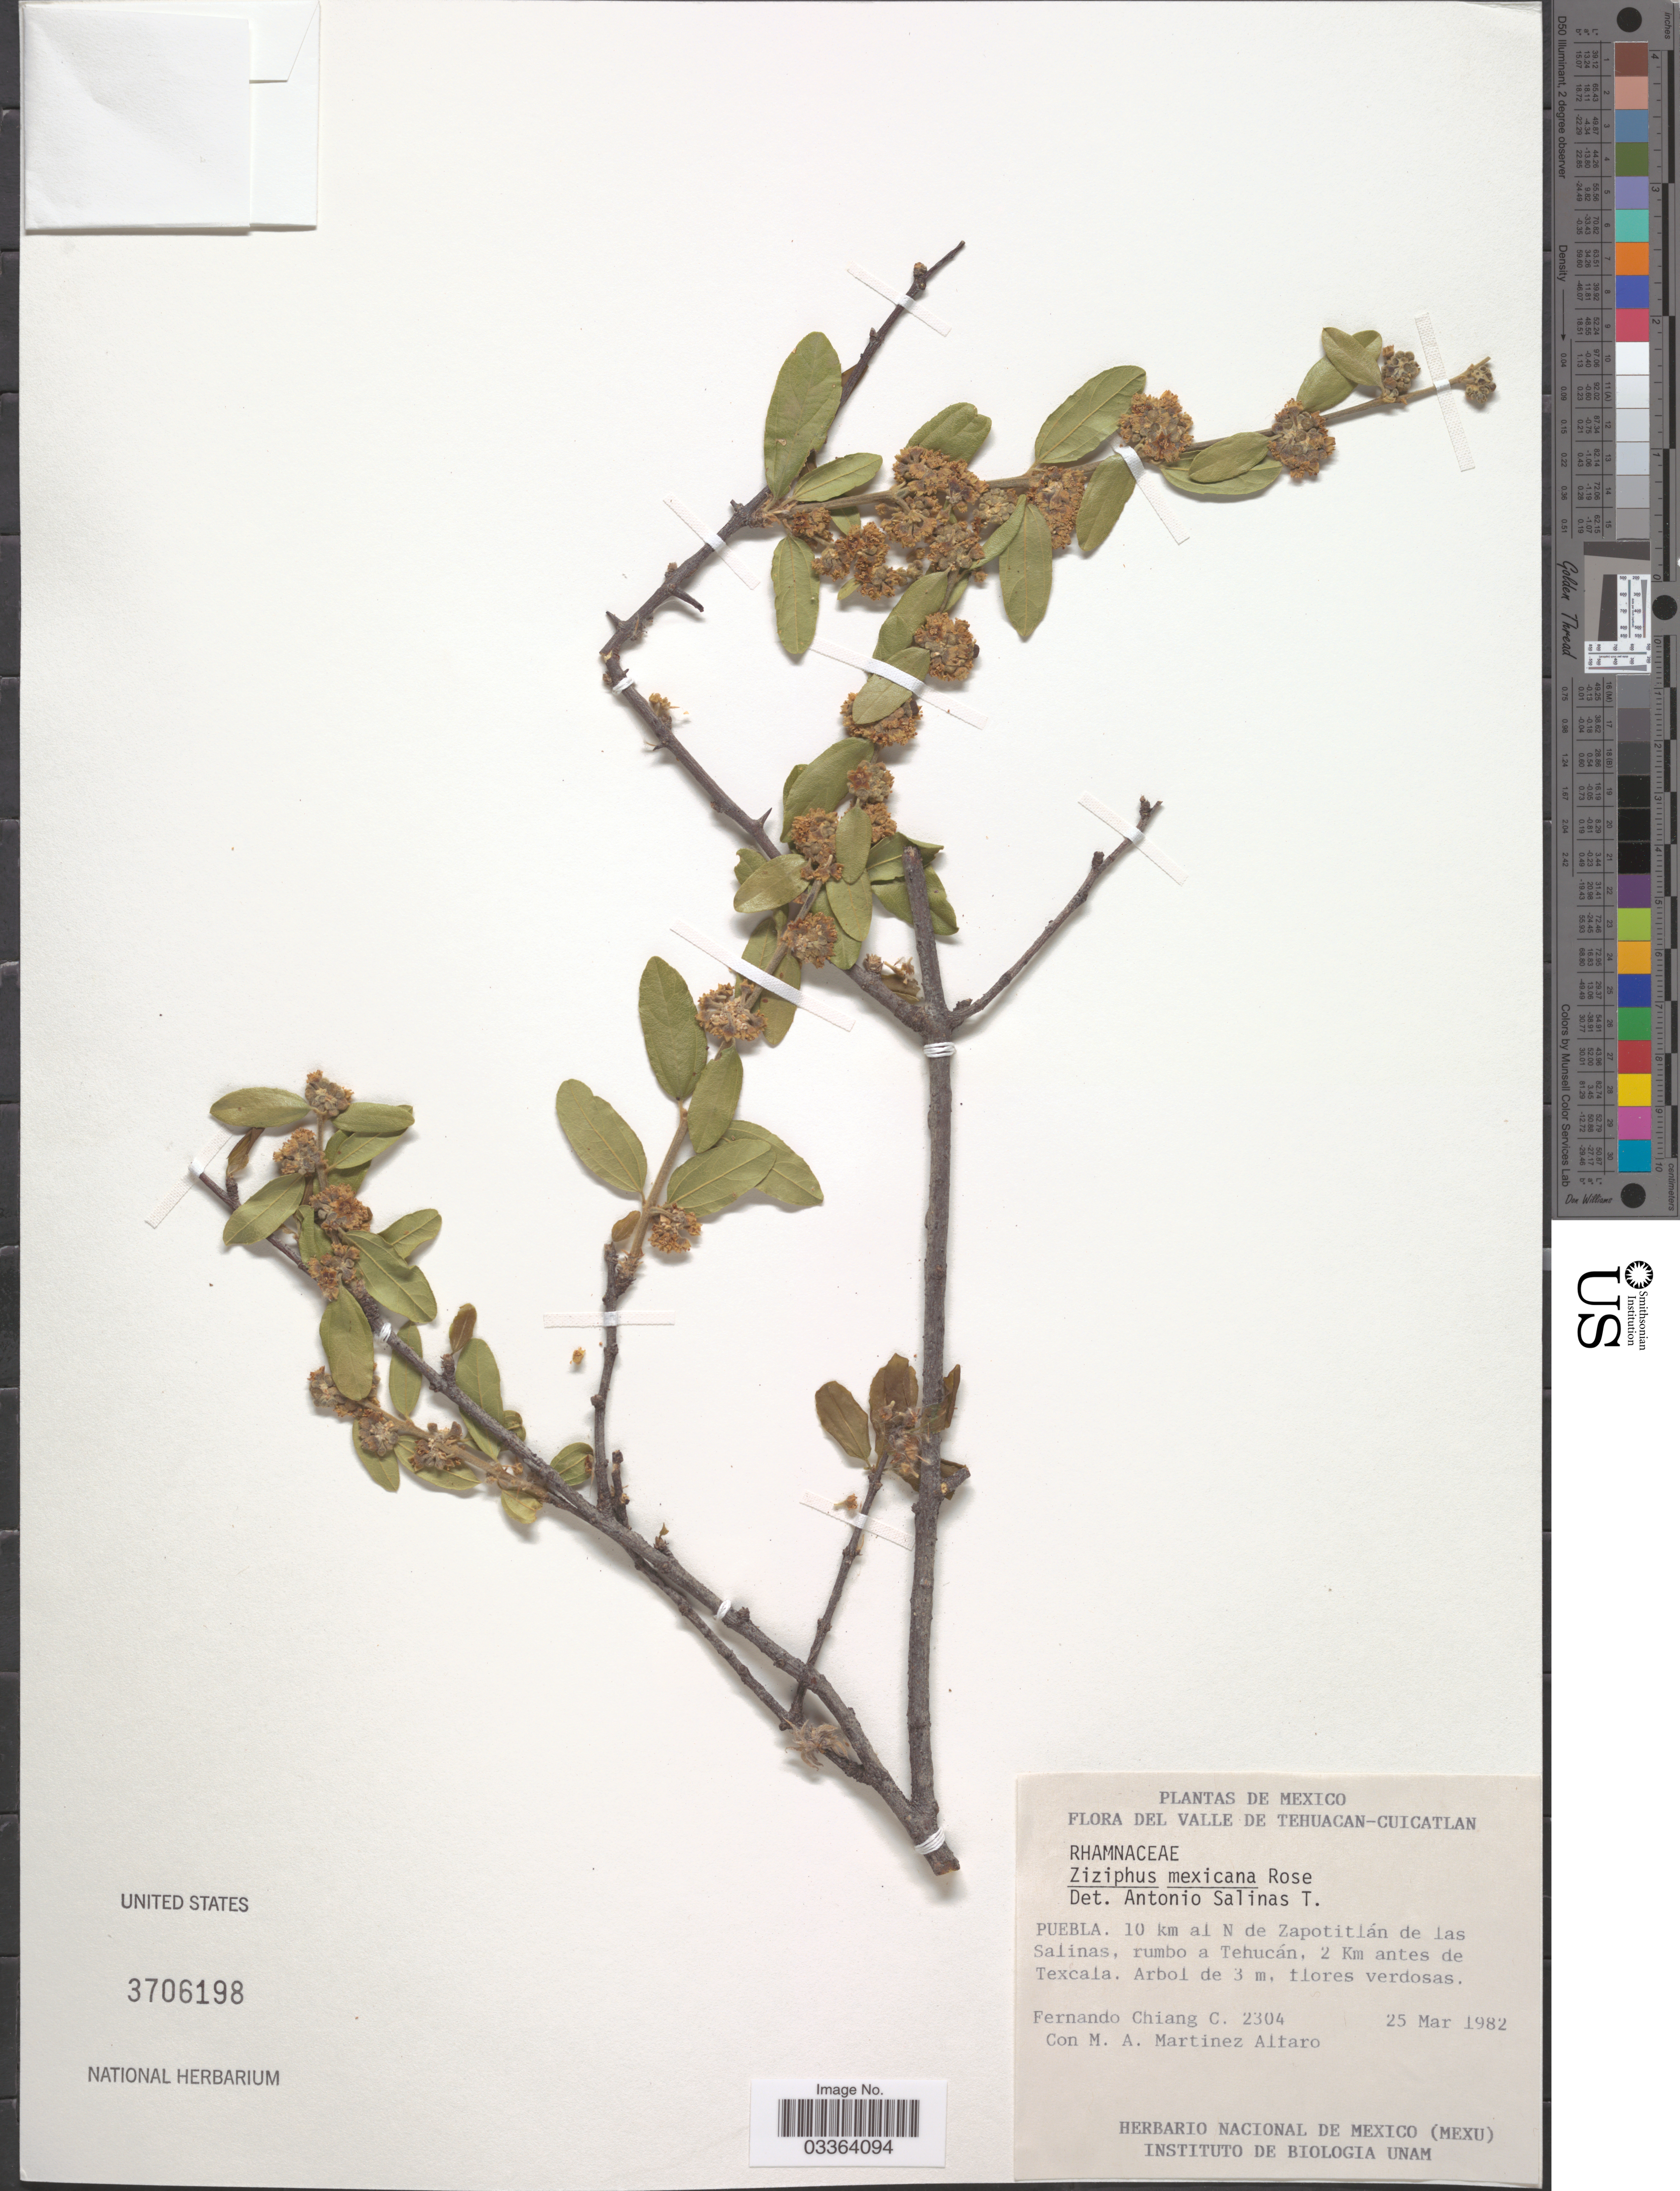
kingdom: Plantae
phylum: Tracheophyta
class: Magnoliopsida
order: Rosales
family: Rhamnaceae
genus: Sarcomphalus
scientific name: Sarcomphalus mexicanus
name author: (Rose) Hauenschild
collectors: F. Chiang C. & M. A. Martínez Alfaro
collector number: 2304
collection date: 1982-03-25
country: Mexico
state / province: Puebla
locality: Valle de Tehuacan-Cuicatlan. 10 km al N de Zapotitlán de las Salinas, rumbo a Tehucán, 2 Km antes de Texcala.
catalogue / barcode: US 3706198